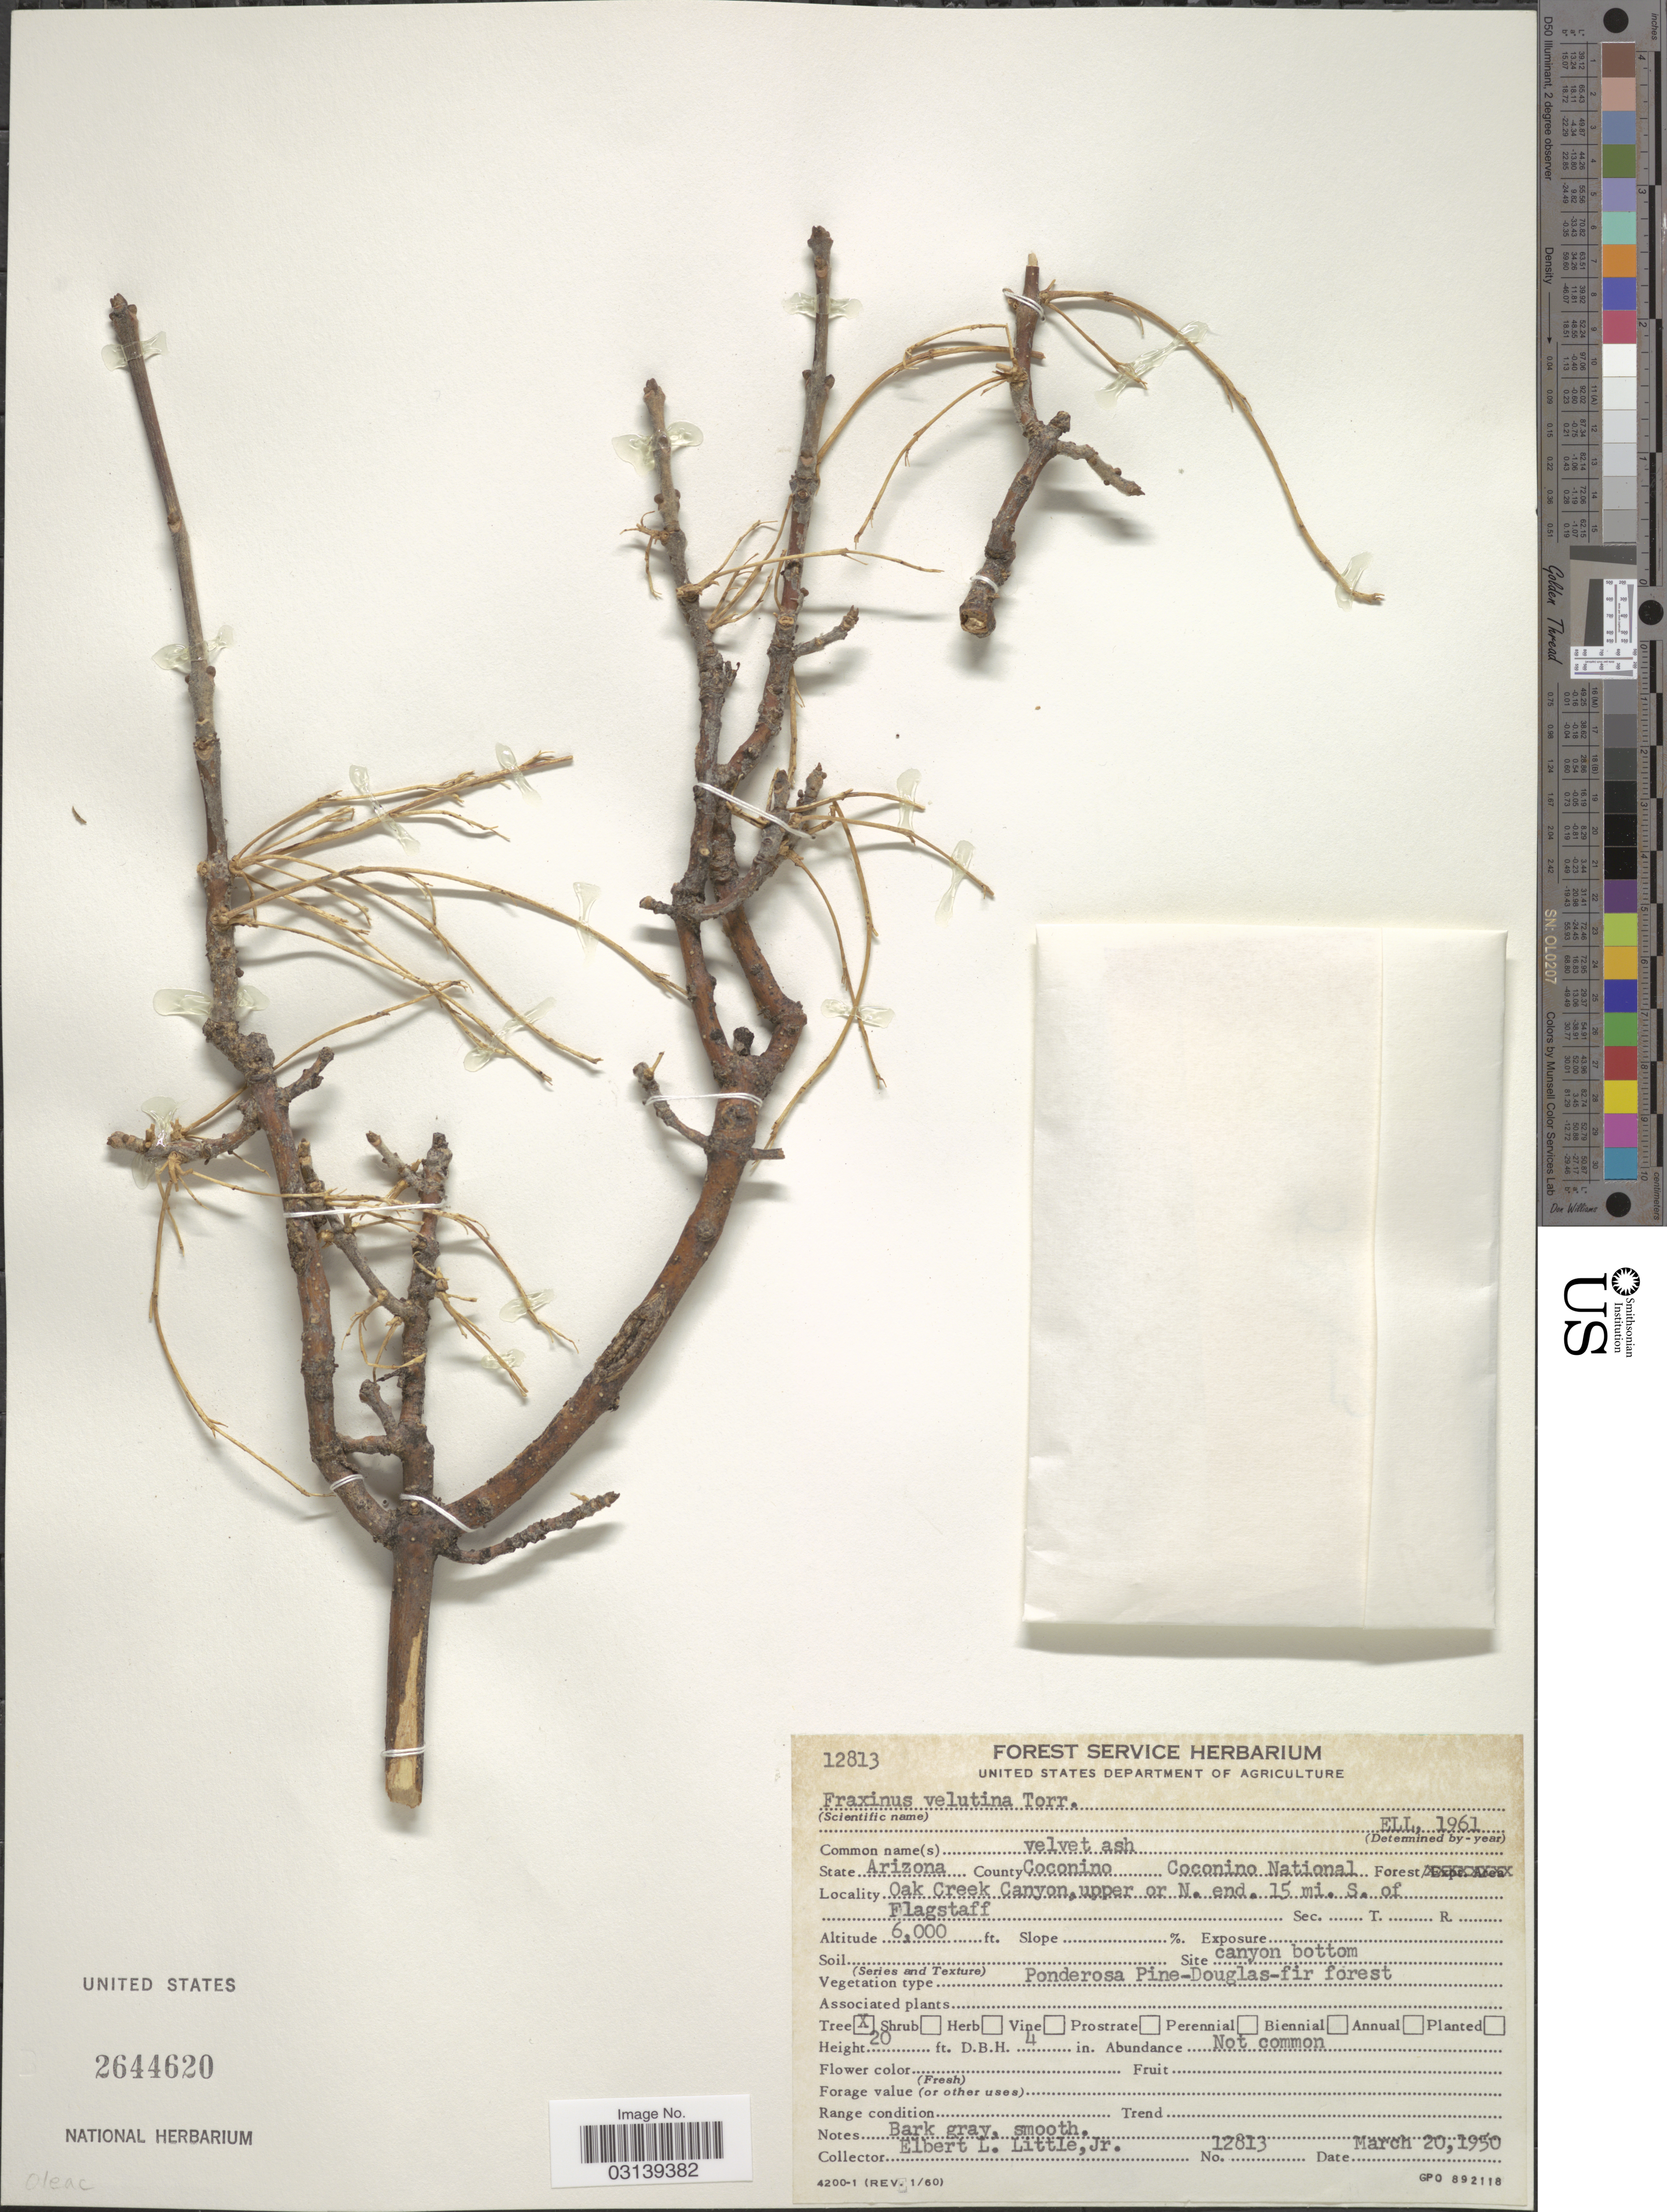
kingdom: Plantae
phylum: Tracheophyta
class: Magnoliopsida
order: Lamiales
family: Oleaceae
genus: Fraxinus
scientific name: Fraxinus velutina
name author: Torr.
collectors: E. L. Little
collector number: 12813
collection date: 1950-03-20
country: United States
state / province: Arizona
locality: County Coconino, Coconino National Forest, Oak Creek Canyon, upper or N. end. 15 mi. S. of Flagstaff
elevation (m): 1829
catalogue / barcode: US 2644620